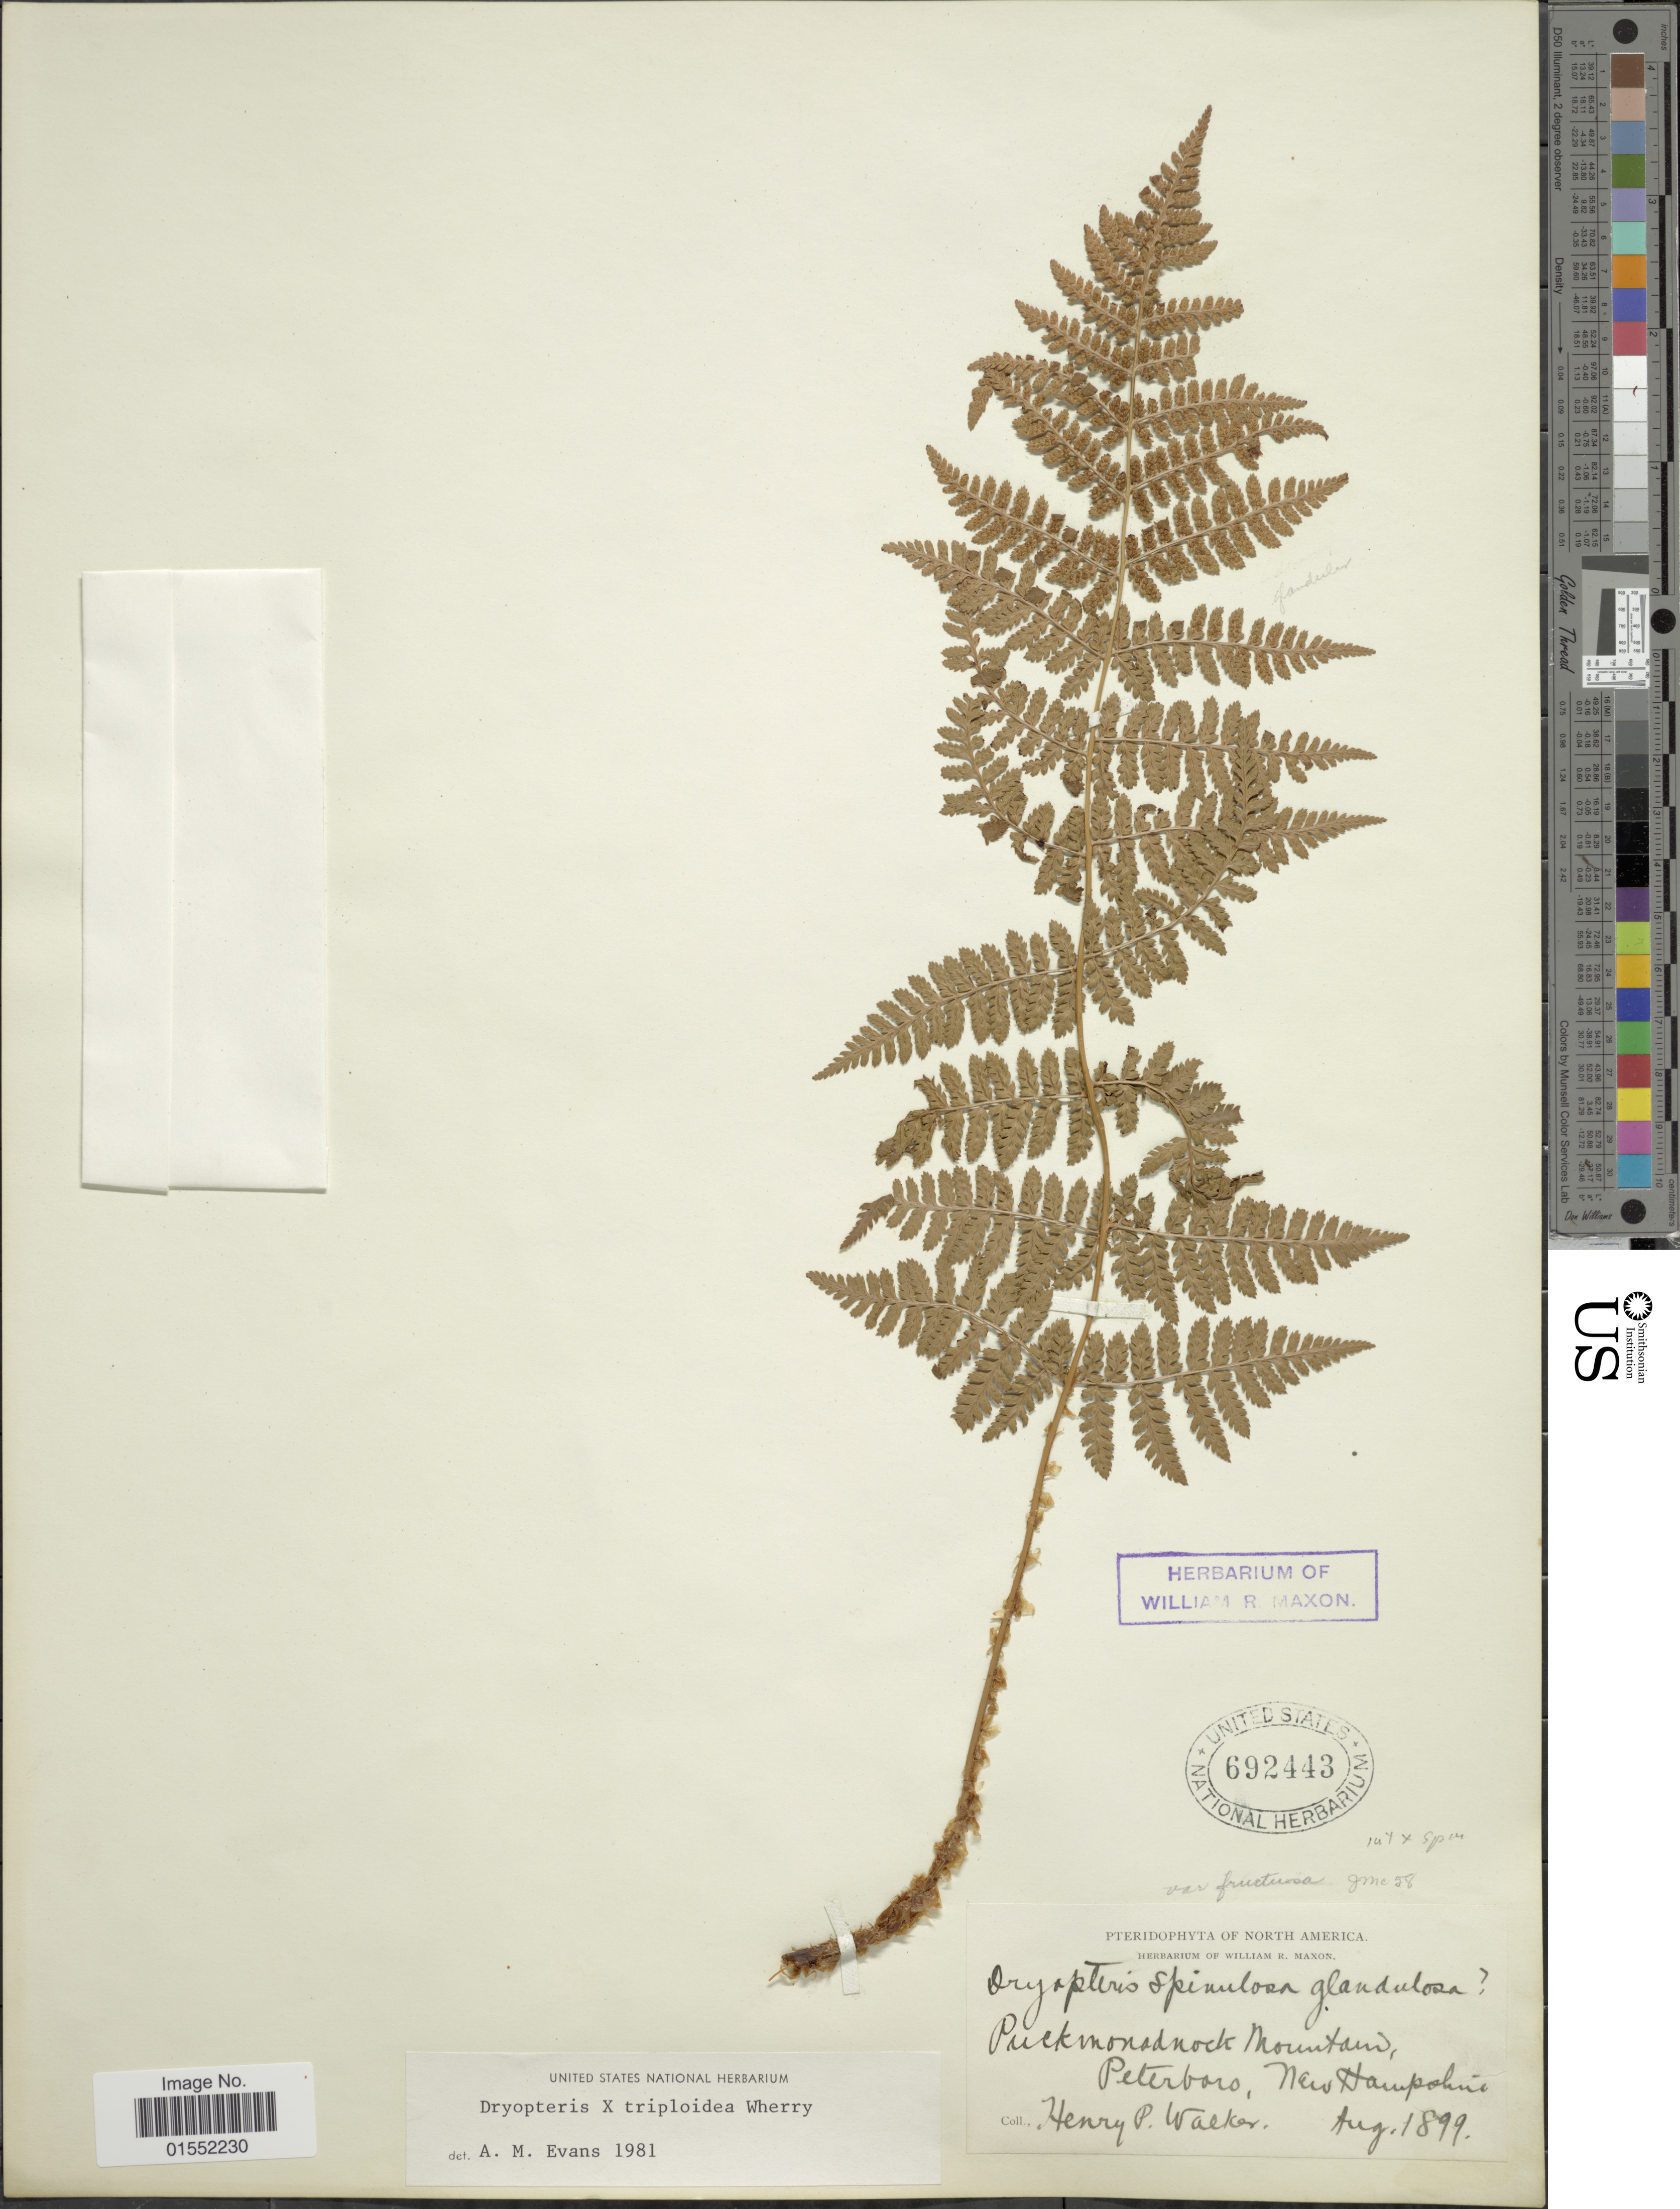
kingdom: Plantae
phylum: Tracheophyta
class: Polypodiopsida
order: Polypodiales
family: Dryopteridaceae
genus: Dryopteris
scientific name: Dryopteris x triploidea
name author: Wherry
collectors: H. Walker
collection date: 1899-08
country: United States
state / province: New Hampshire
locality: North America, Puckmonadnock Mountain, Peterboro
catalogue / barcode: US 692443